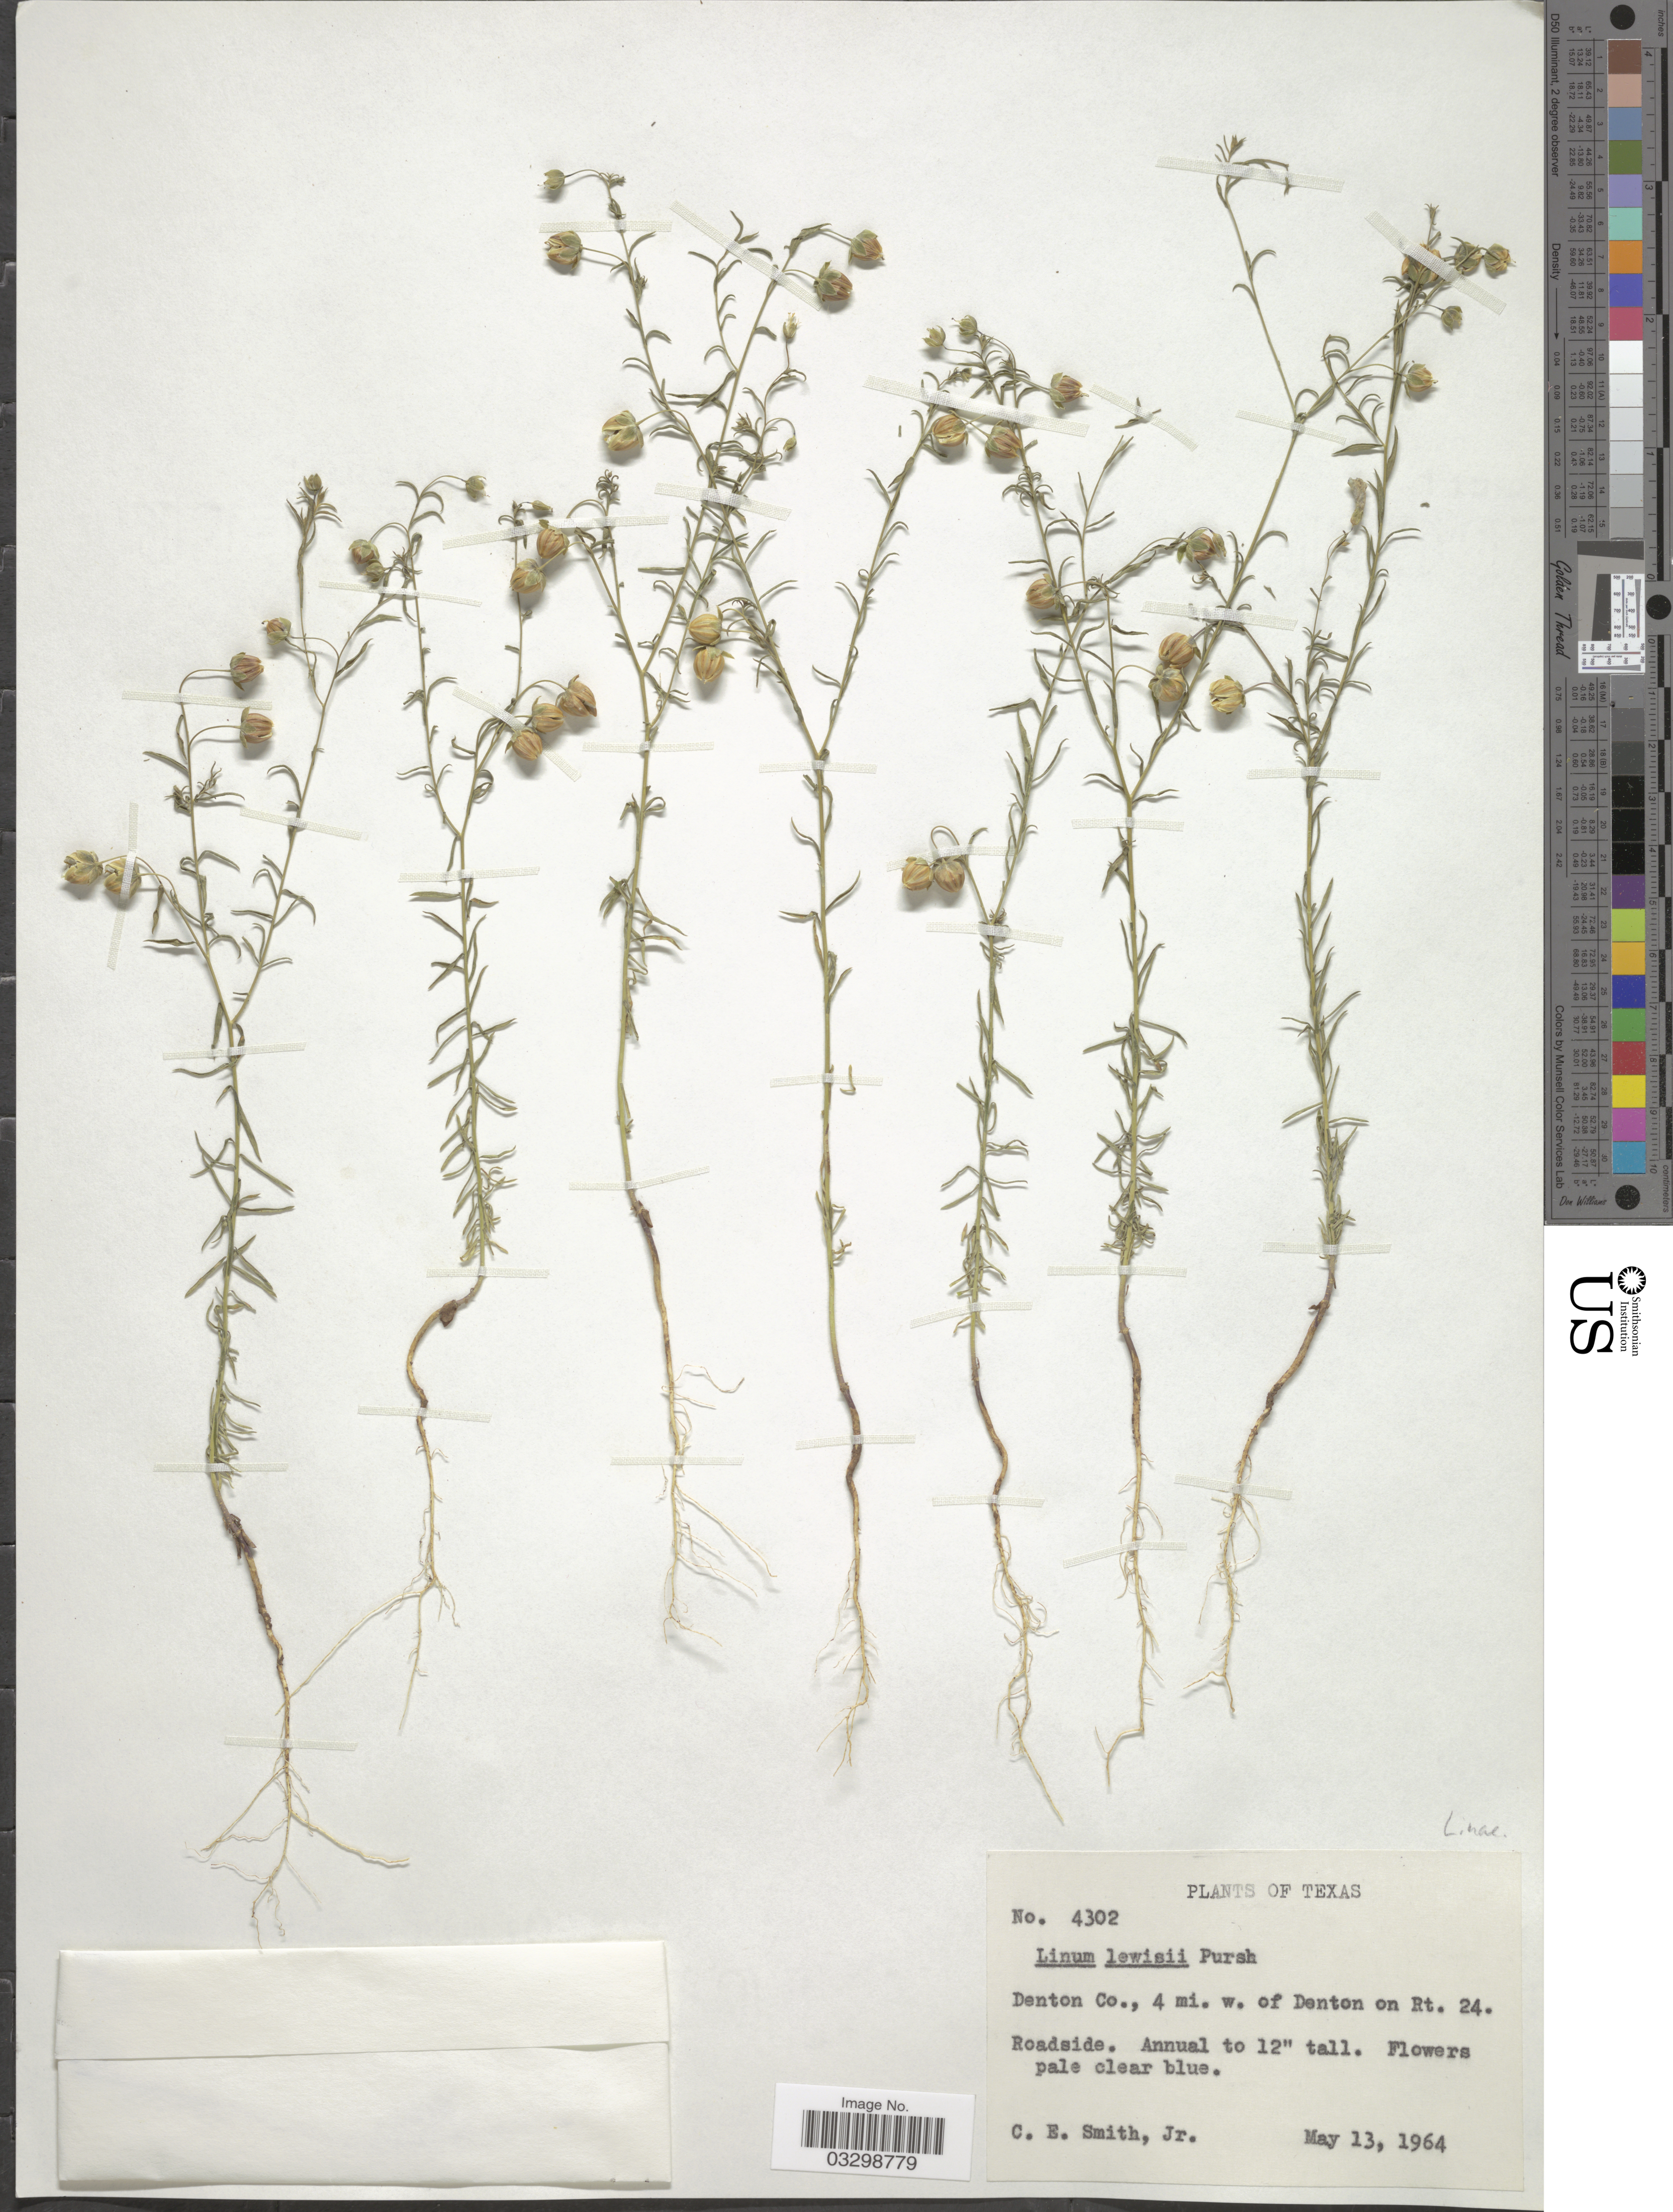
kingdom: Plantae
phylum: Tracheophyta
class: Magnoliopsida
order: Malpighiales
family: Linaceae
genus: Linum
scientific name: Linum lewisii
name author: Pursh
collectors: C. E. Smith Jr.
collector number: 4302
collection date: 1964-05-13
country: United States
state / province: Texas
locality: Denton Co., 4 mi. w. of Denton on Rt. 24.